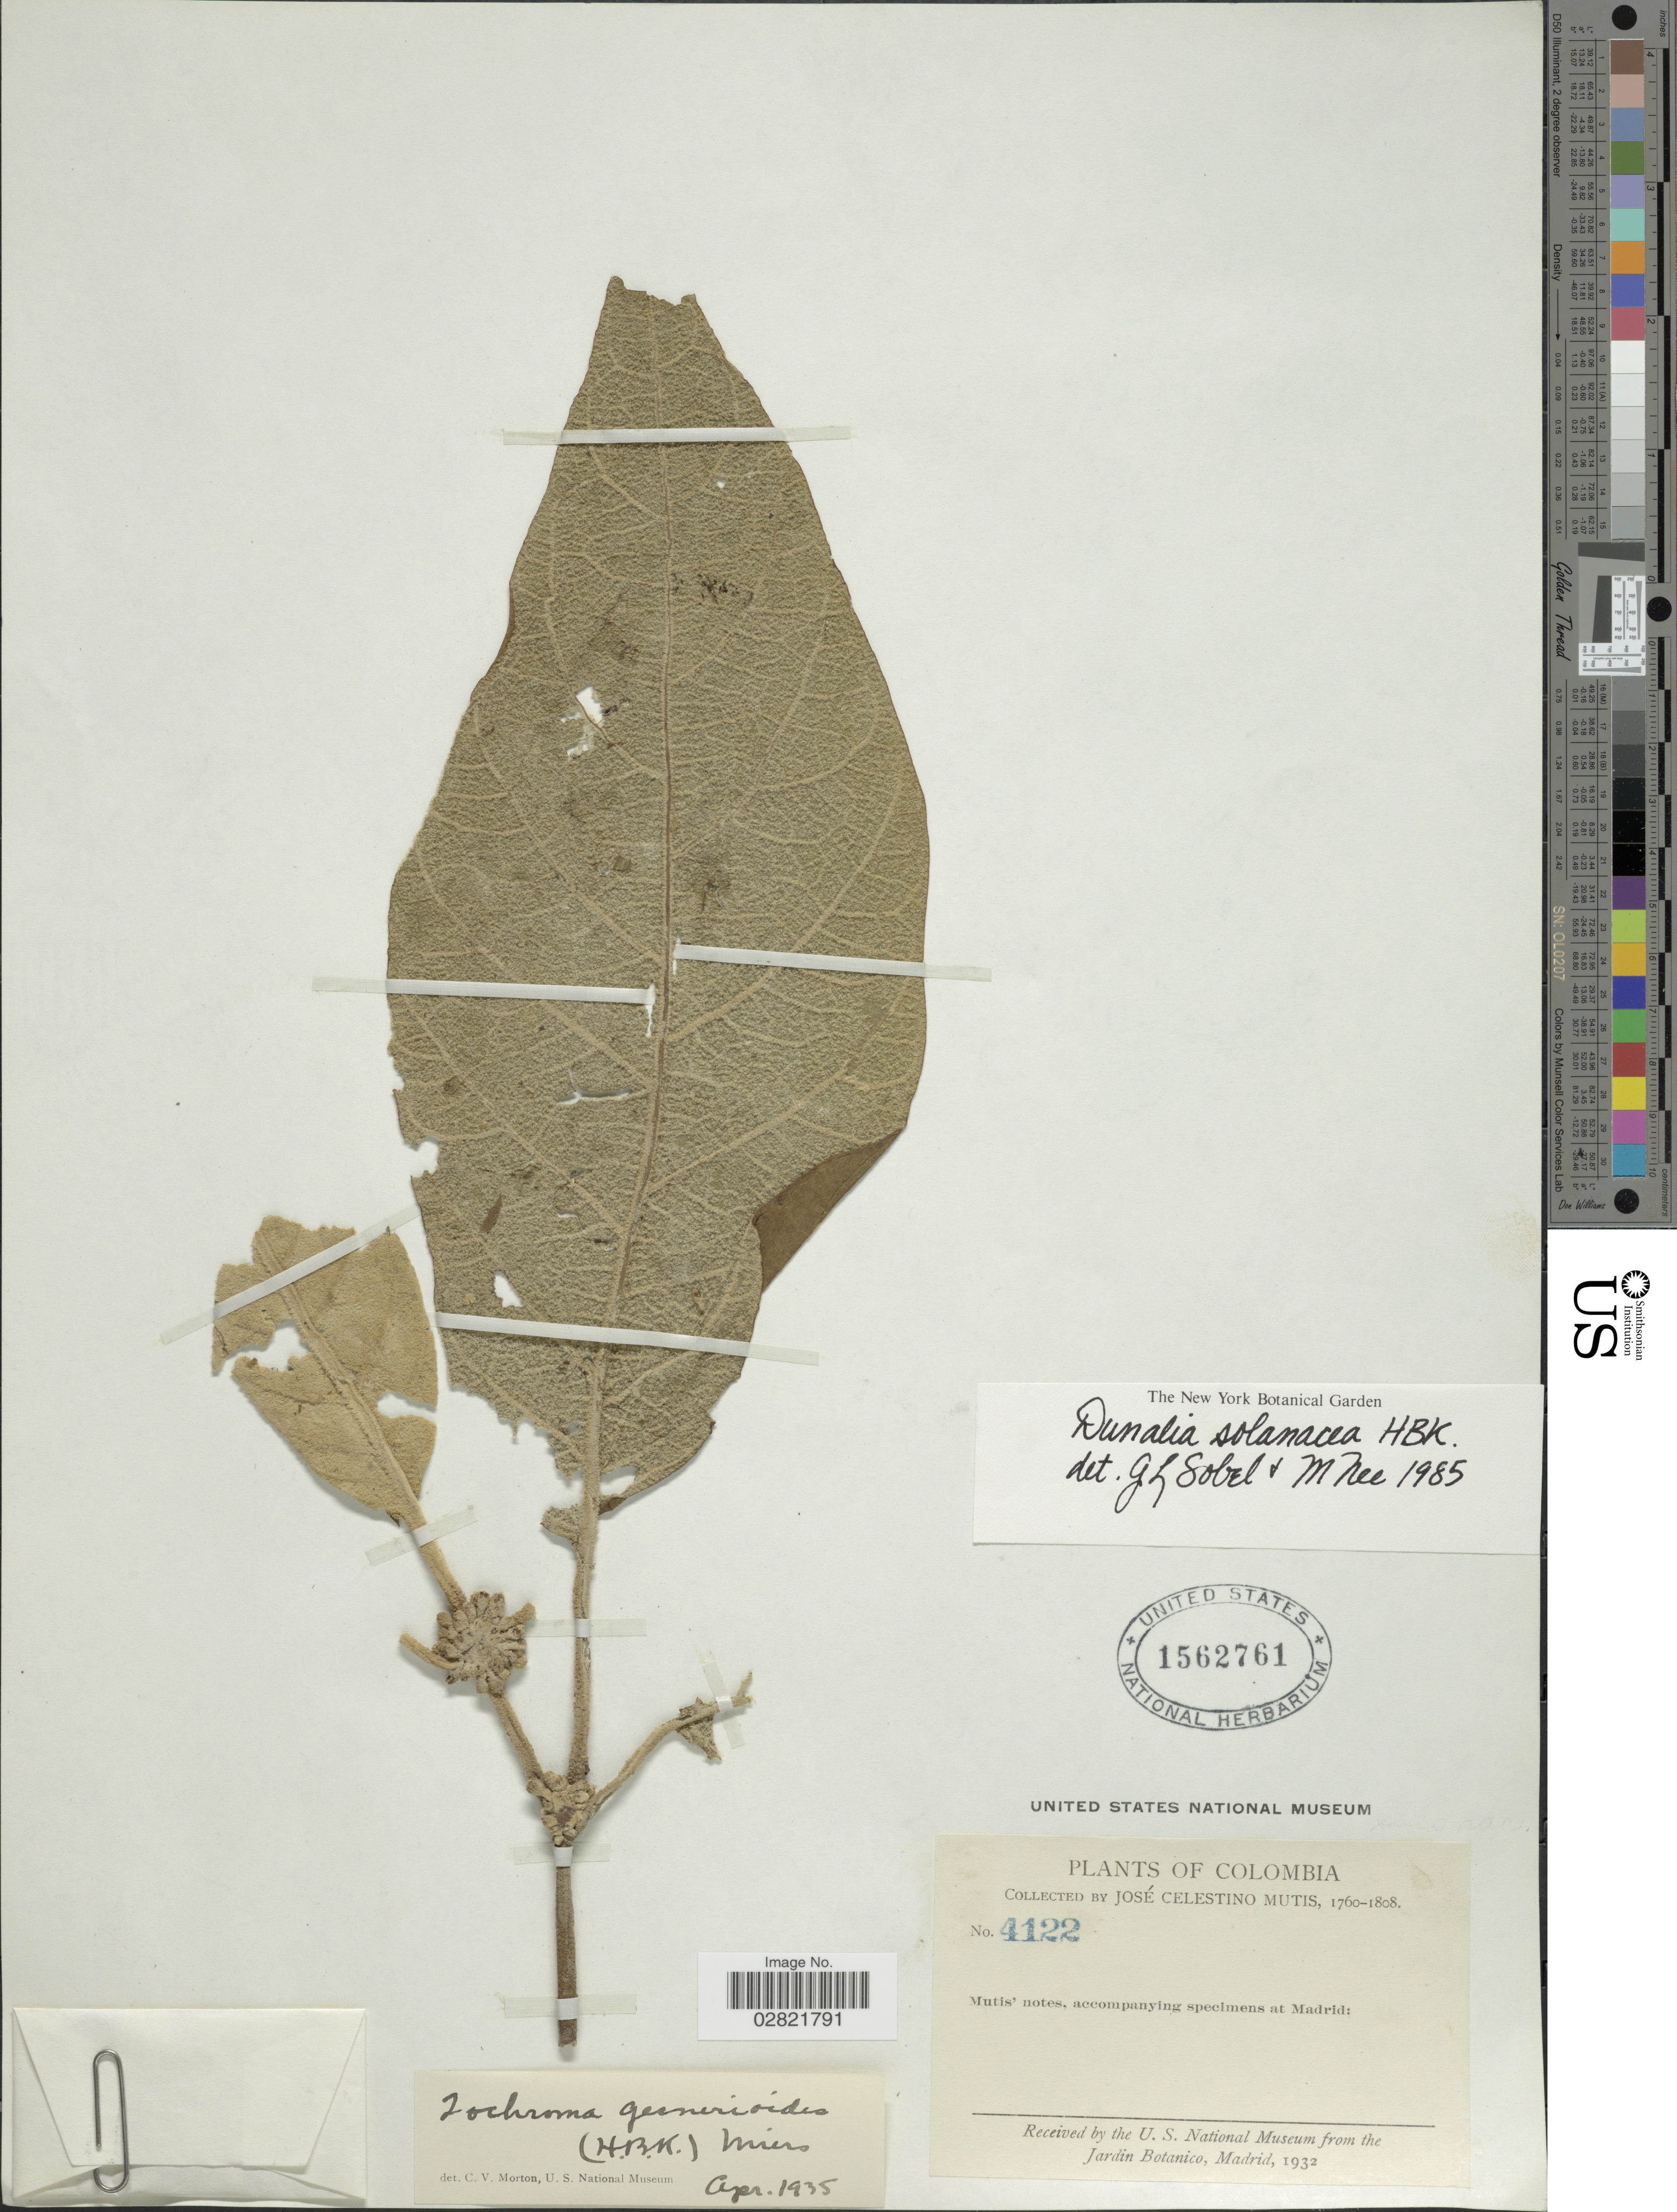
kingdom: Plantae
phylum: Tracheophyta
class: Magnoliopsida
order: Solanales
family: Solanaceae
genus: Dunalia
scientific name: Dunalia solanacea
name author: Kunth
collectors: J. C. B. Mutis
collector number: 4122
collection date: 1760/1808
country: Colombia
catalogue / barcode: US 1562761